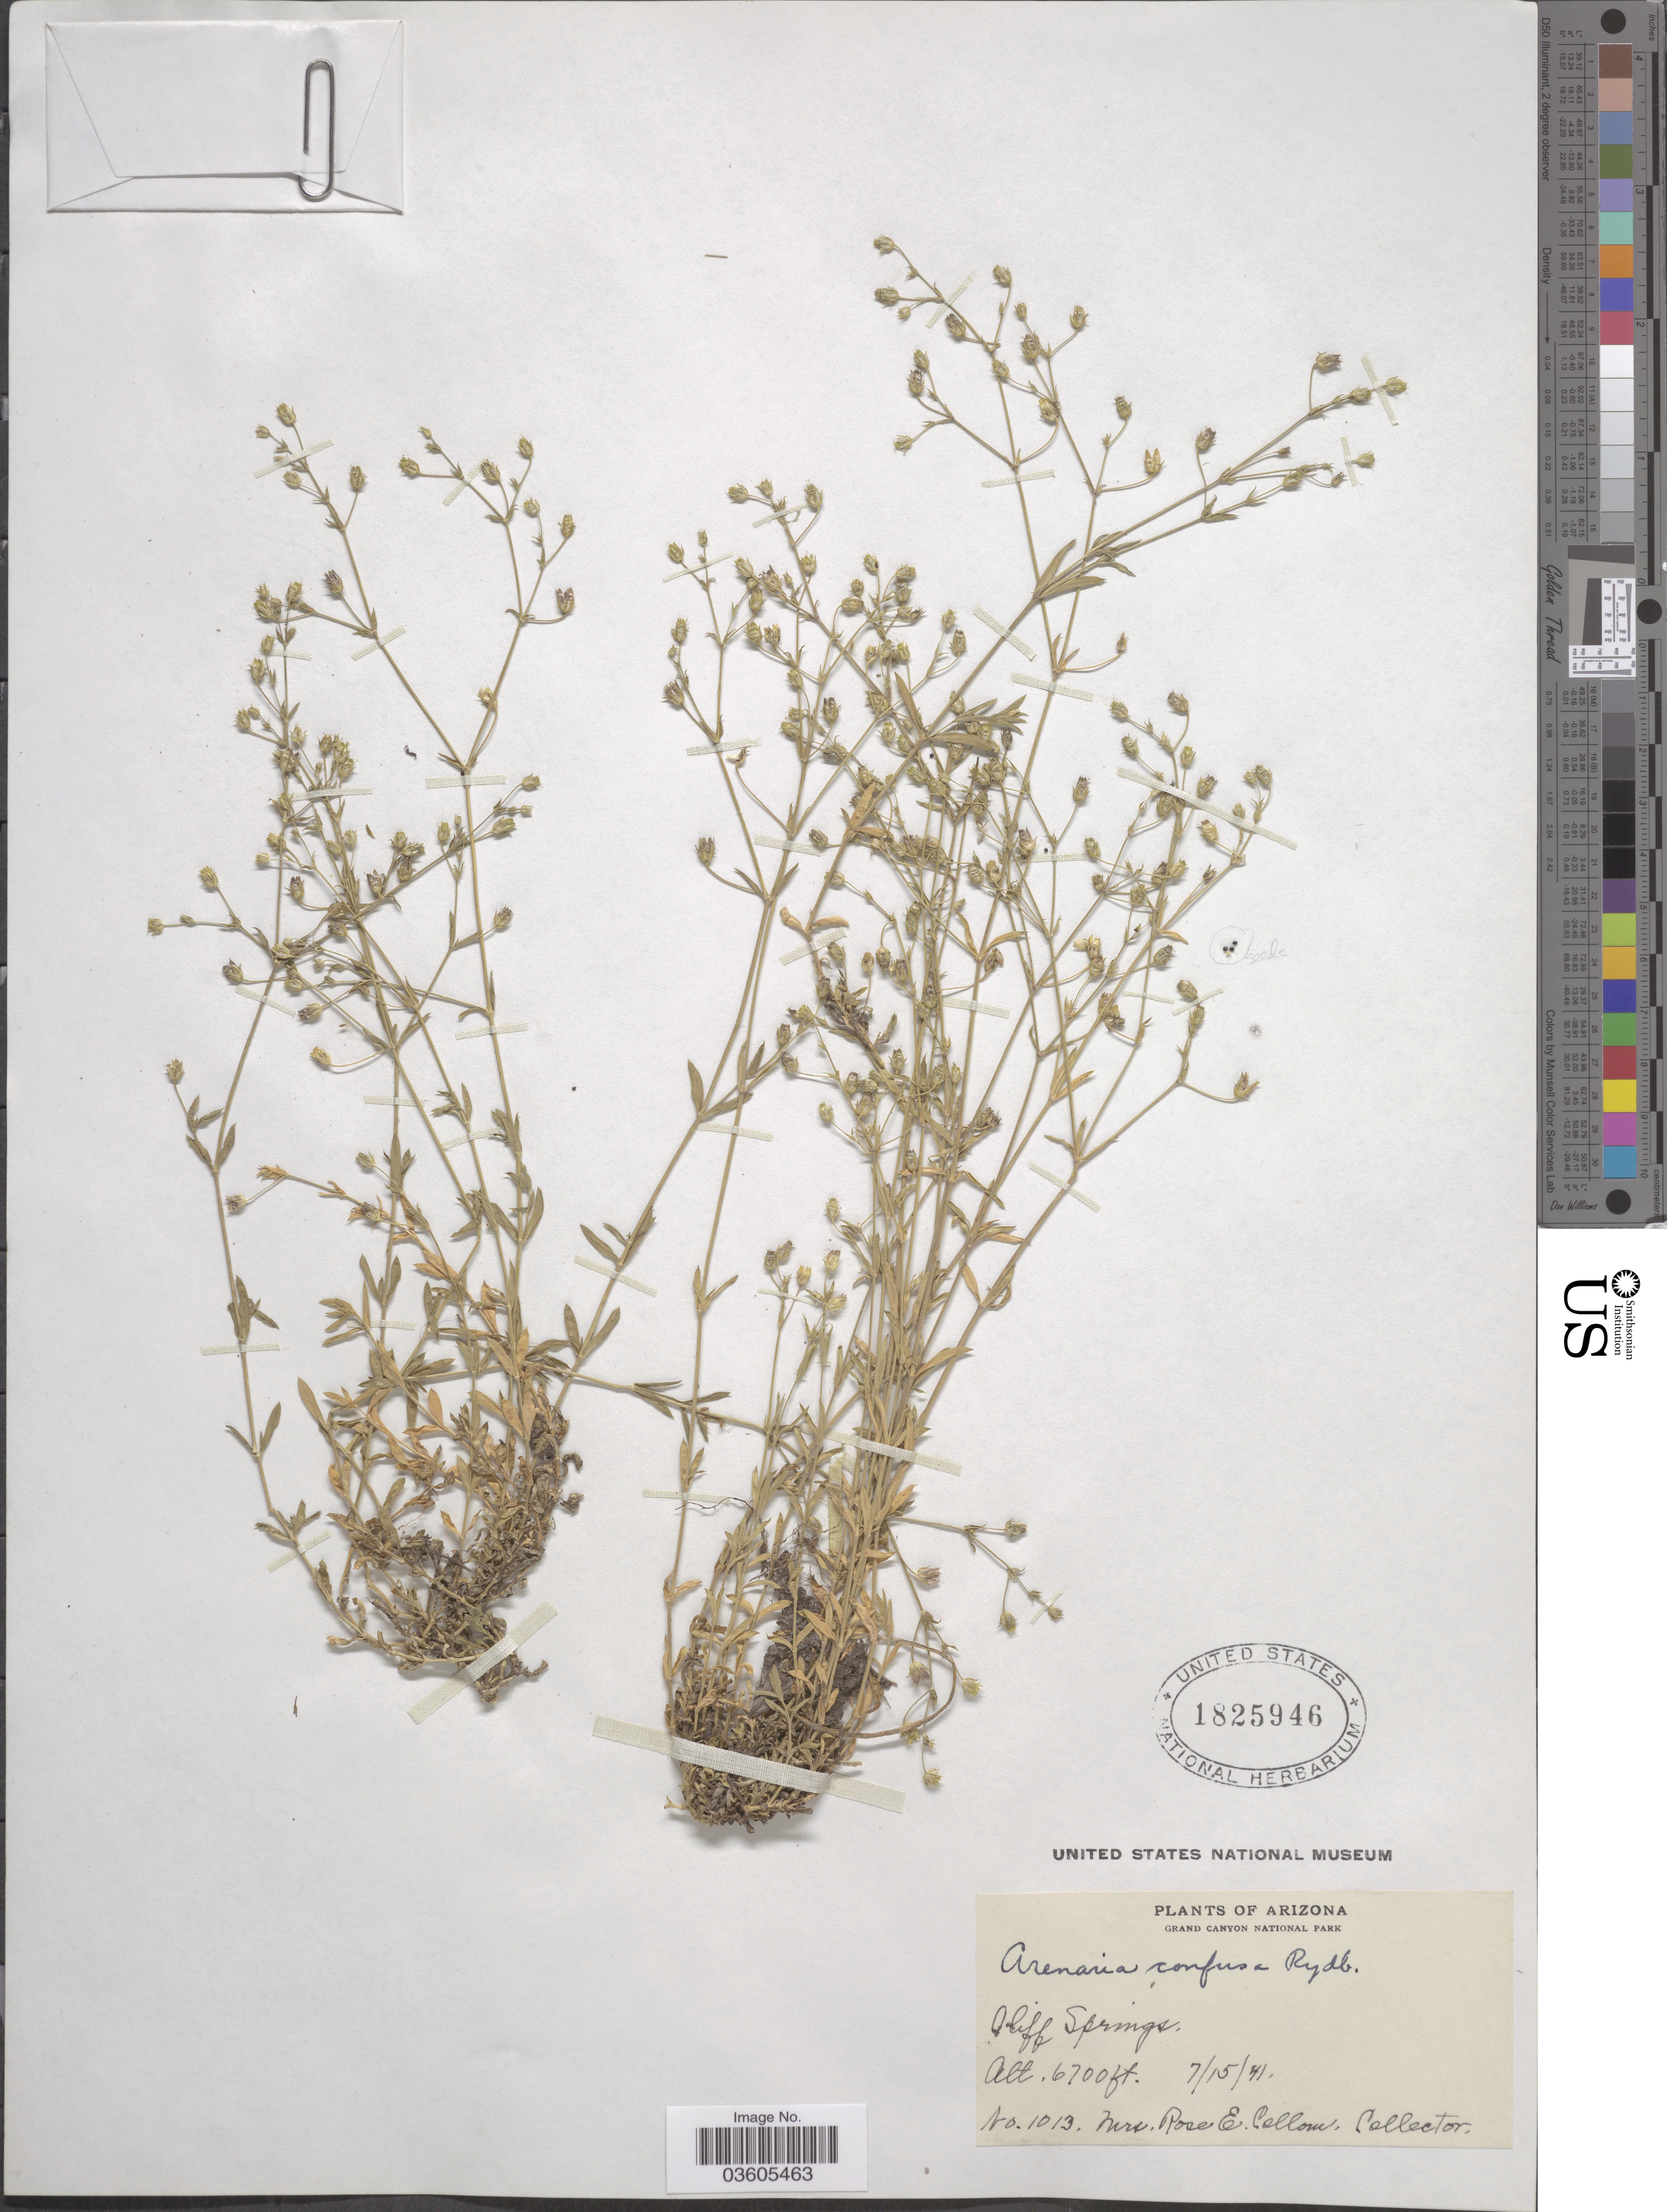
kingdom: Plantae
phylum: Tracheophyta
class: Magnoliopsida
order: Caryophyllales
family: Caryophyllaceae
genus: Arenaria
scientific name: Arenaria confusa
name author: Rydb.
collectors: R. E. Collom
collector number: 1013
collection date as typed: Transcribed d/m/y: 15/7/41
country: United States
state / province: Arizona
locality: Grand Canyon National Park. Cliff Springs.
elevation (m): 2042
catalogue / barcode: US 1825946